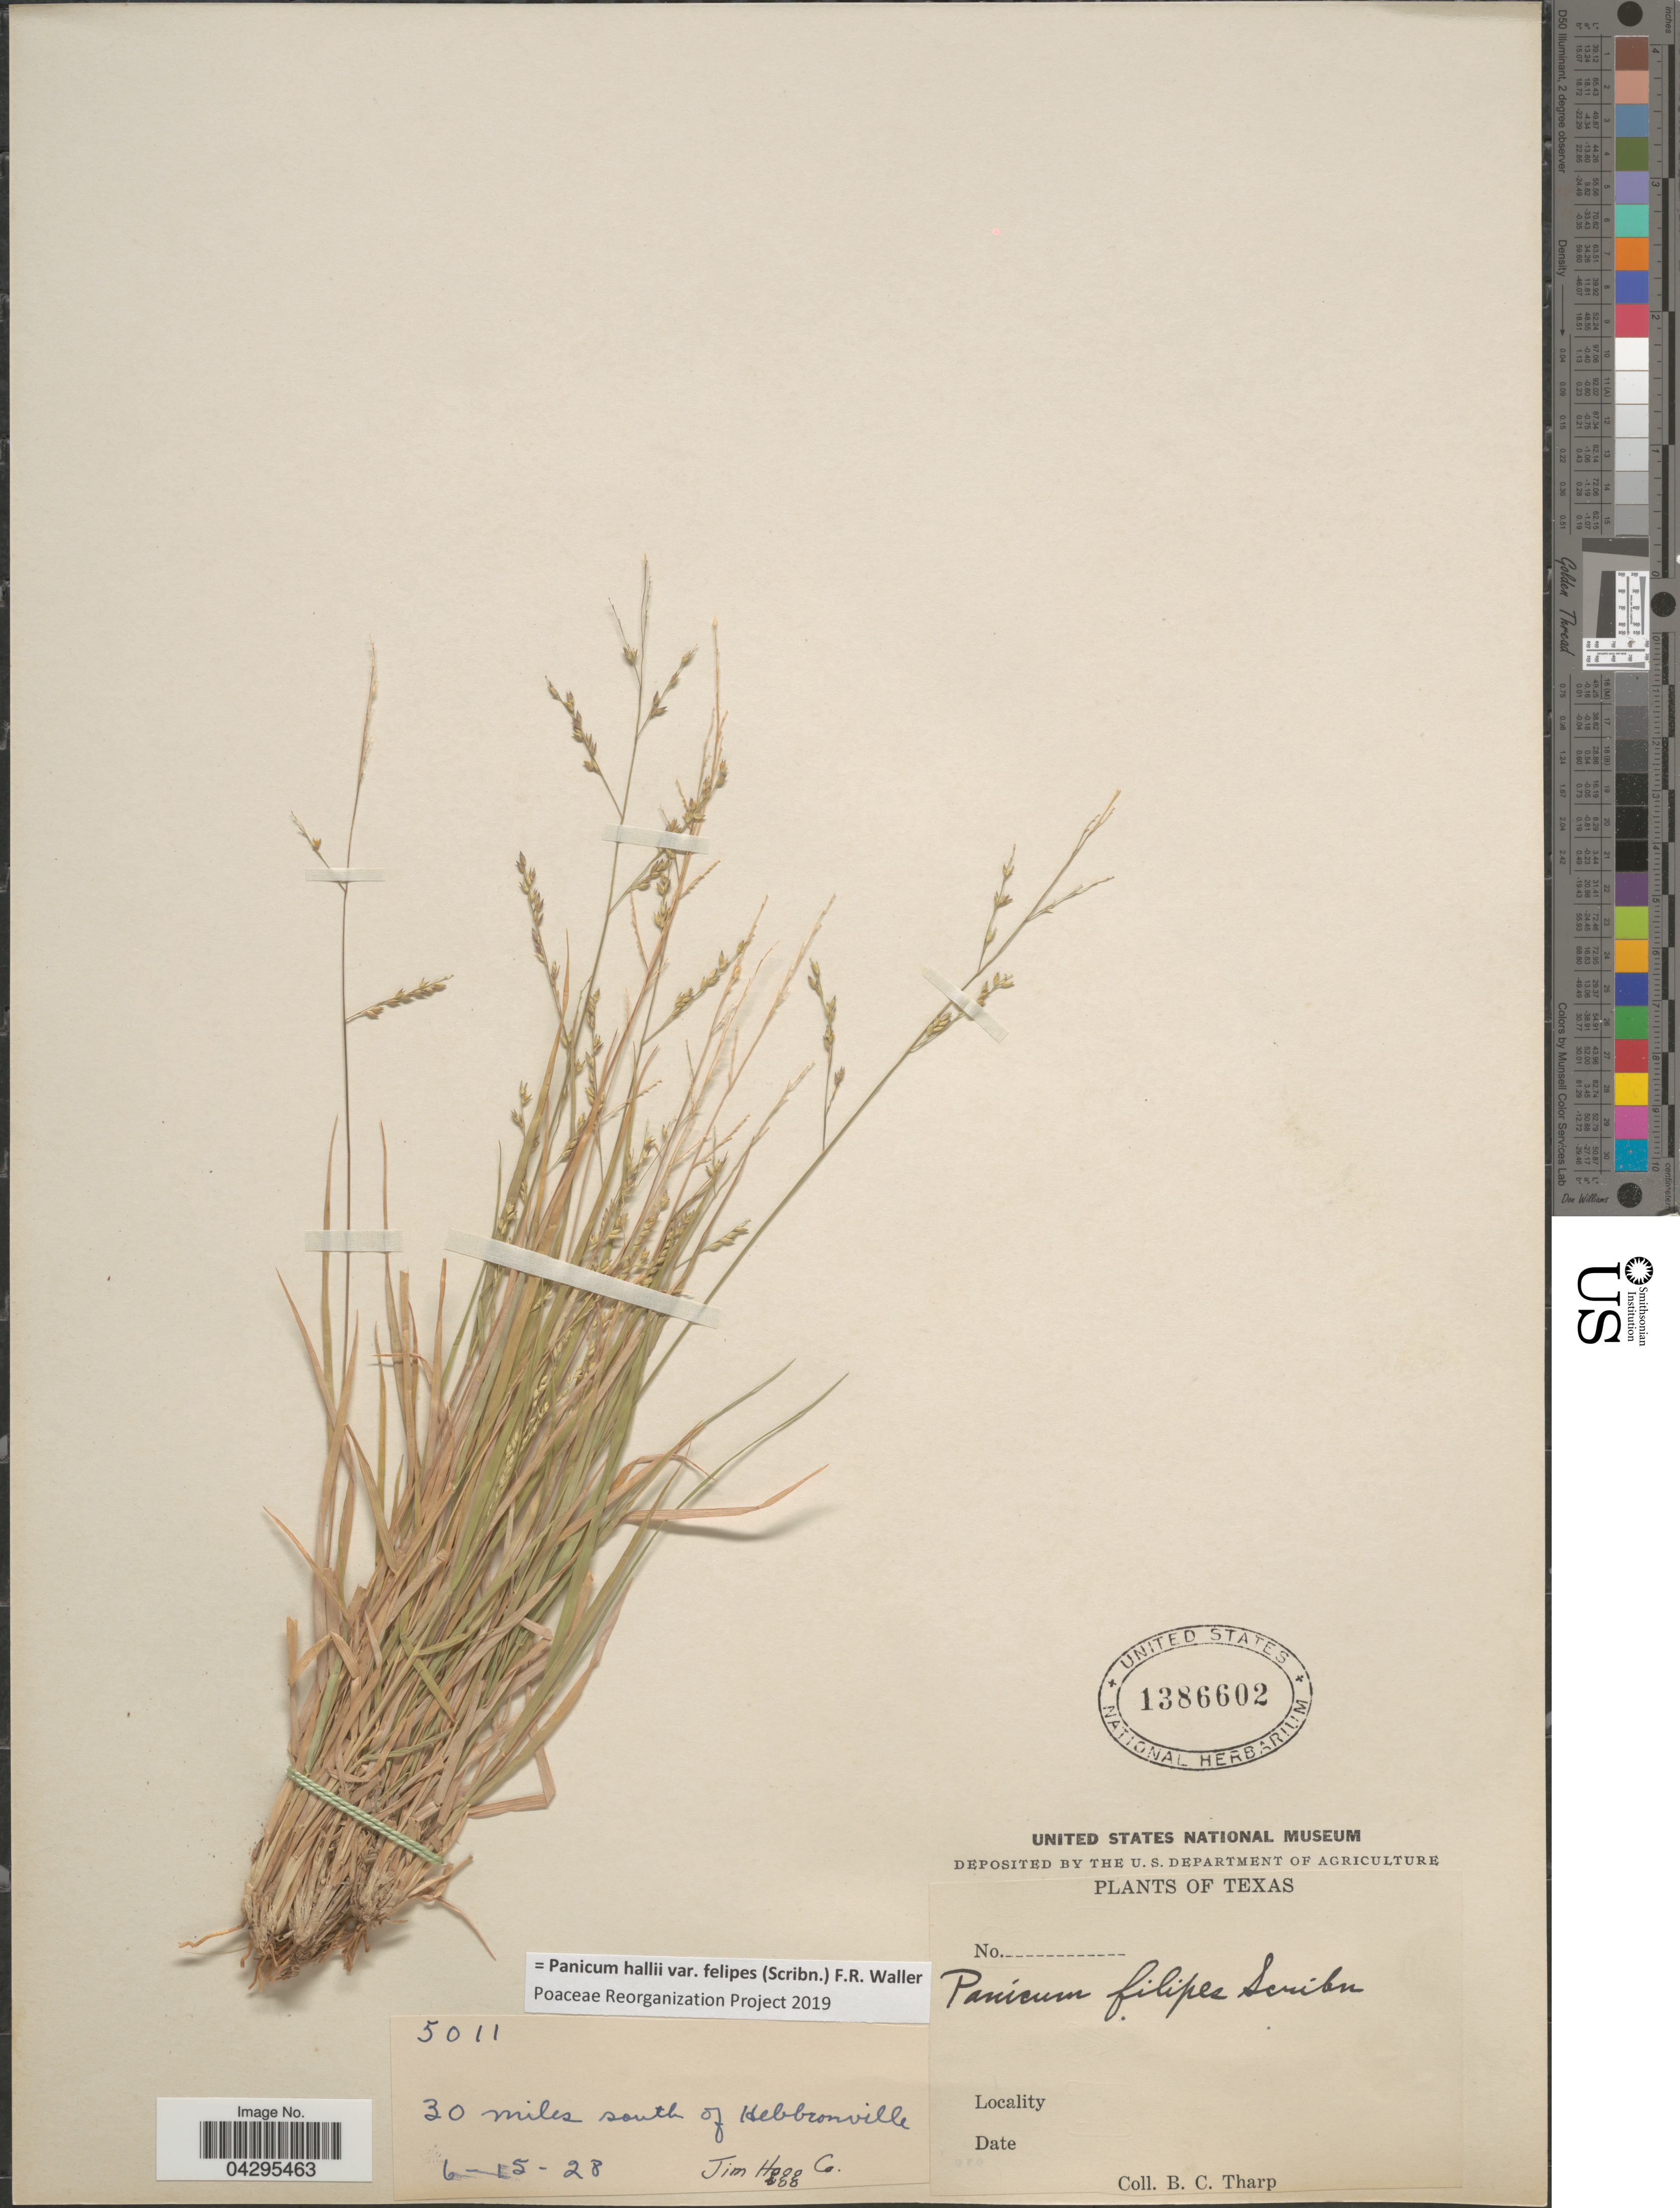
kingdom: Plantae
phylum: Tracheophyta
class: Liliopsida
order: Poales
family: Poaceae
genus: Panicum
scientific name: Panicum hallii var. felipes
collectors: B. C. Tharp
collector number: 5011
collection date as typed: Transcribed d/m/y: 15/6/28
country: United States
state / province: Texas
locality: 30 miles south of Hebbronville. Jim Hogg Co.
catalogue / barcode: US 1386602